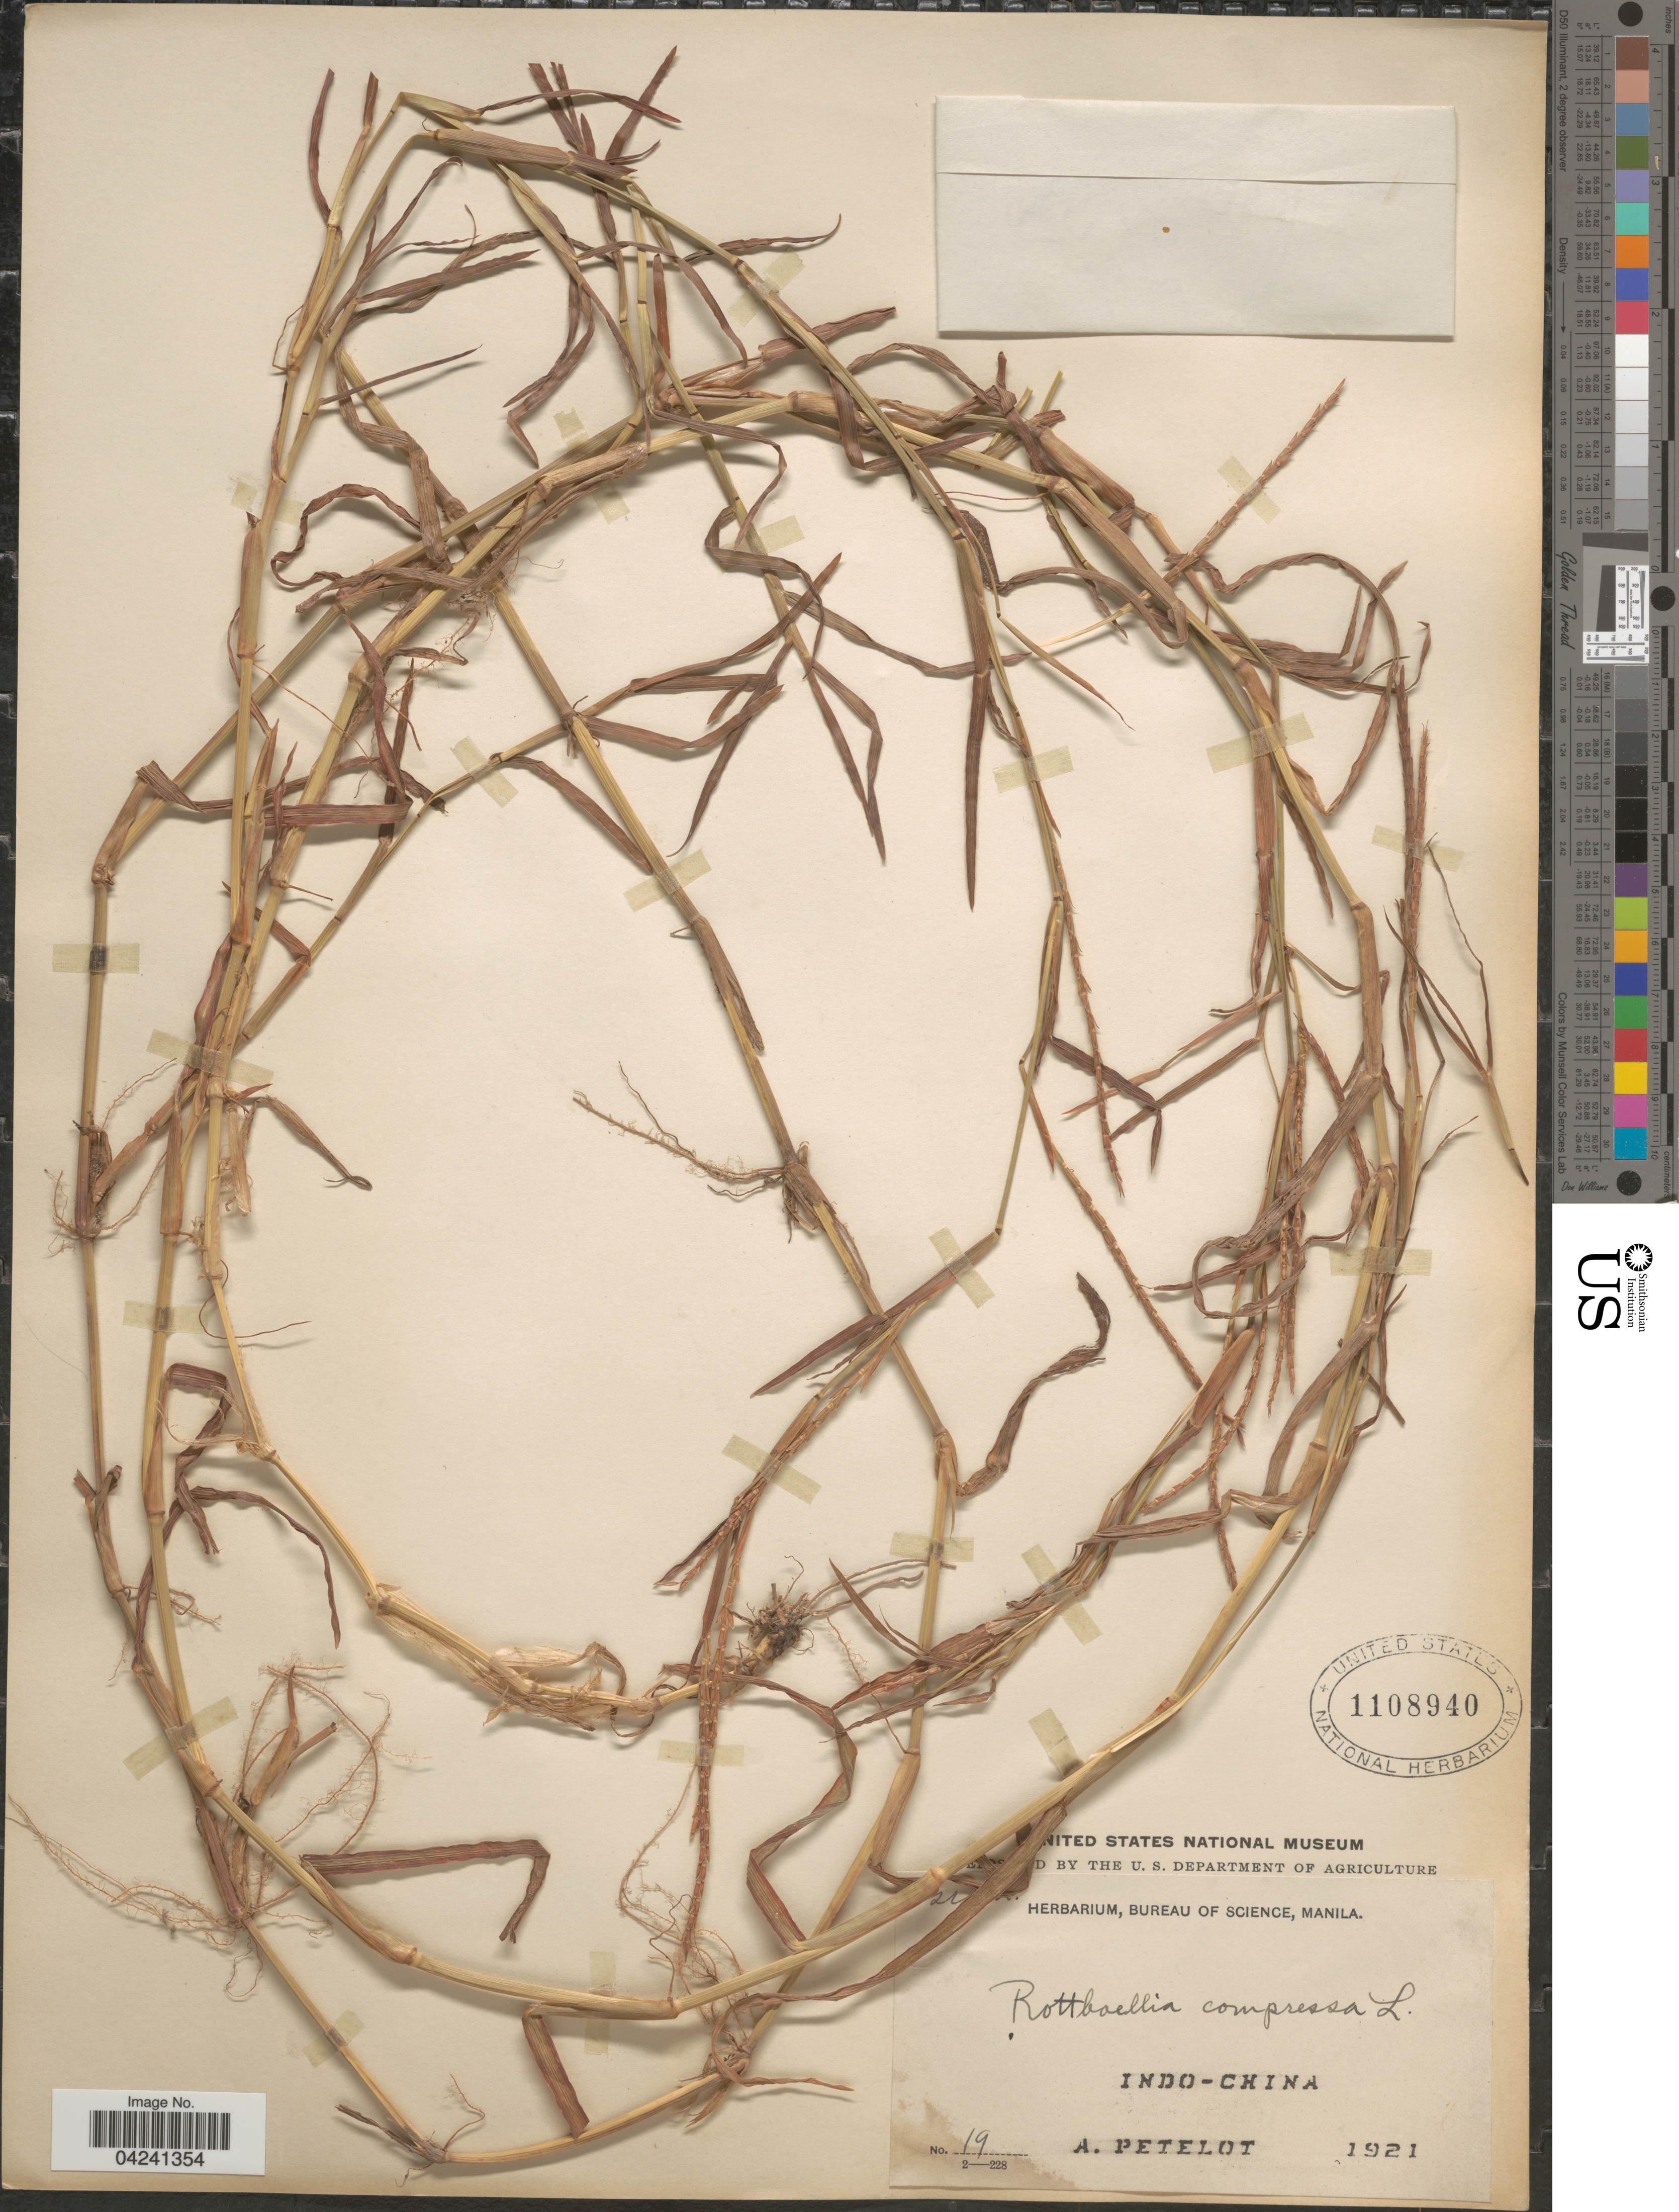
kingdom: Plantae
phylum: Tracheophyta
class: Liliopsida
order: Poales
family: Poaceae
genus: Hemarthria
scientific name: Hemarthria compressa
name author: (L.) R. Br.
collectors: A. Petelot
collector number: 19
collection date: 1921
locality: Indo-China.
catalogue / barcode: US 1108940